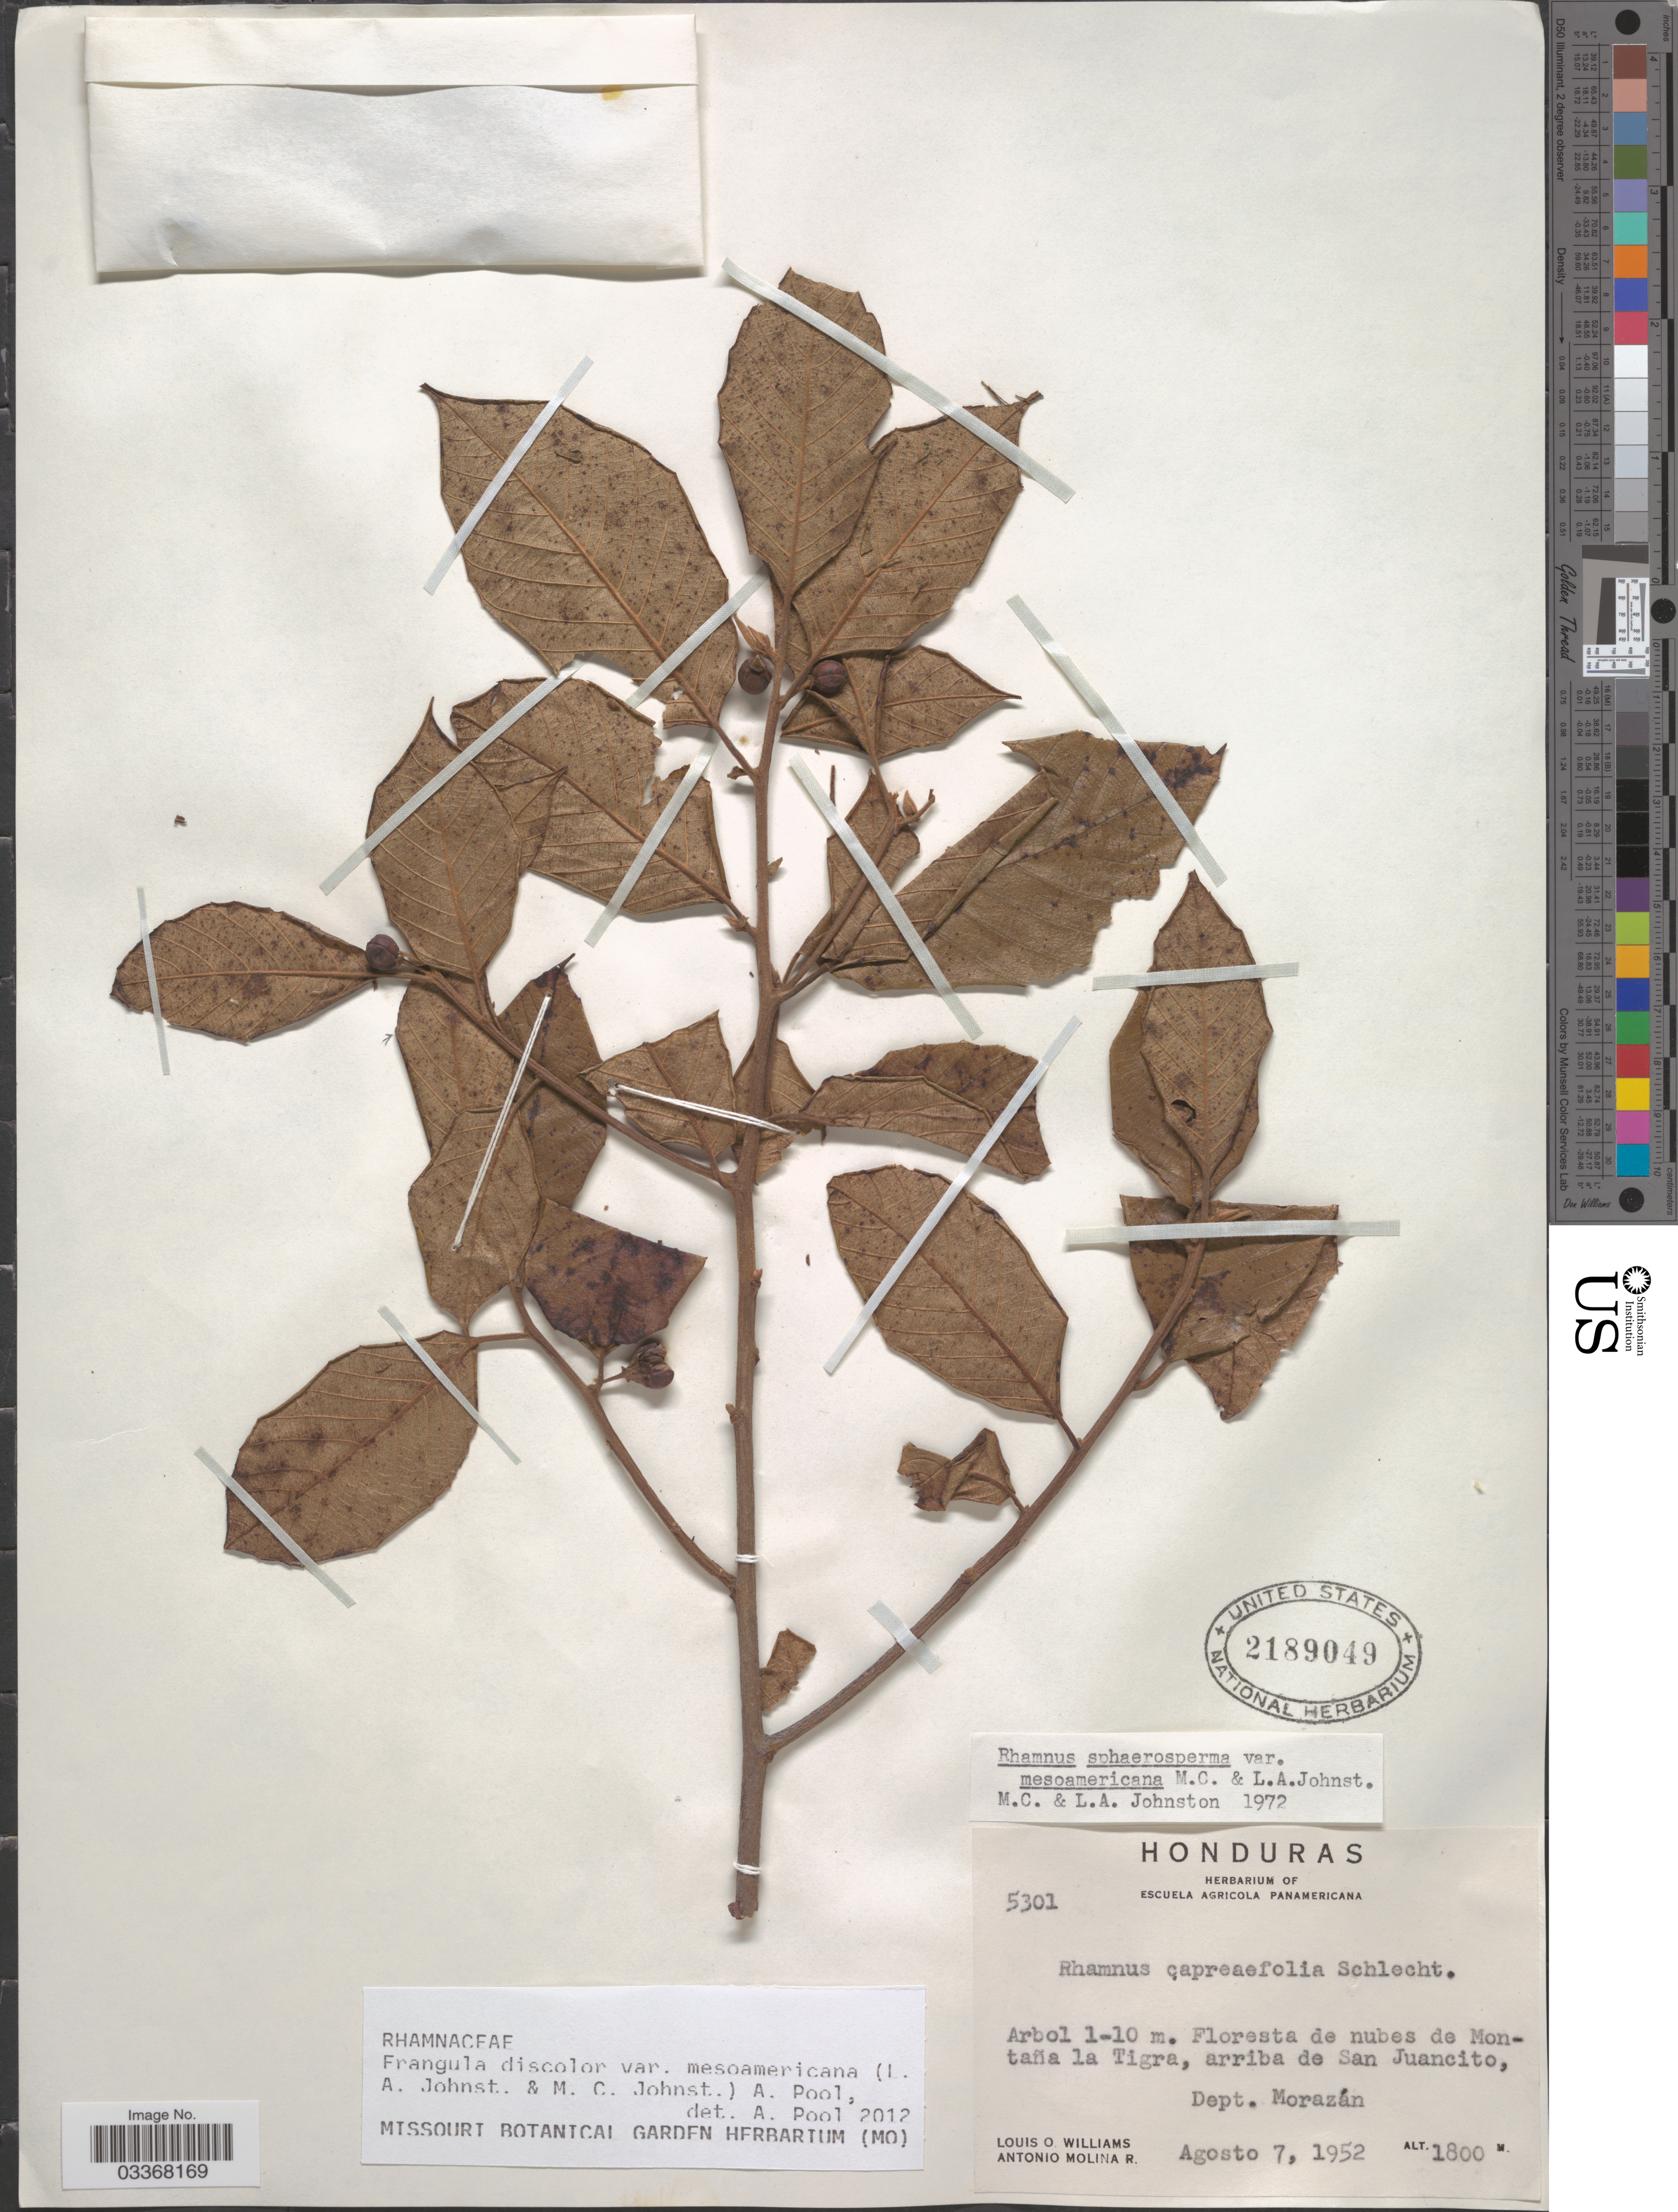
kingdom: Plantae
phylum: Tracheophyta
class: Magnoliopsida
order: Rosales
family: Rhamnaceae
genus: Frangula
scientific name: Frangula discolor var. mesoamericana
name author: (L.A. Johnst. & M.C. Johnst.) A. Pool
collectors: L. O. Williams & A. Molina R.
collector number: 5301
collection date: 1952-08-07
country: Honduras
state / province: Fco. Morazán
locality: Floresta de nubes de Montaña la Tigra, arriba de San Juancito, Dept. Morazán.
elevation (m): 1800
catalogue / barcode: US 2189049